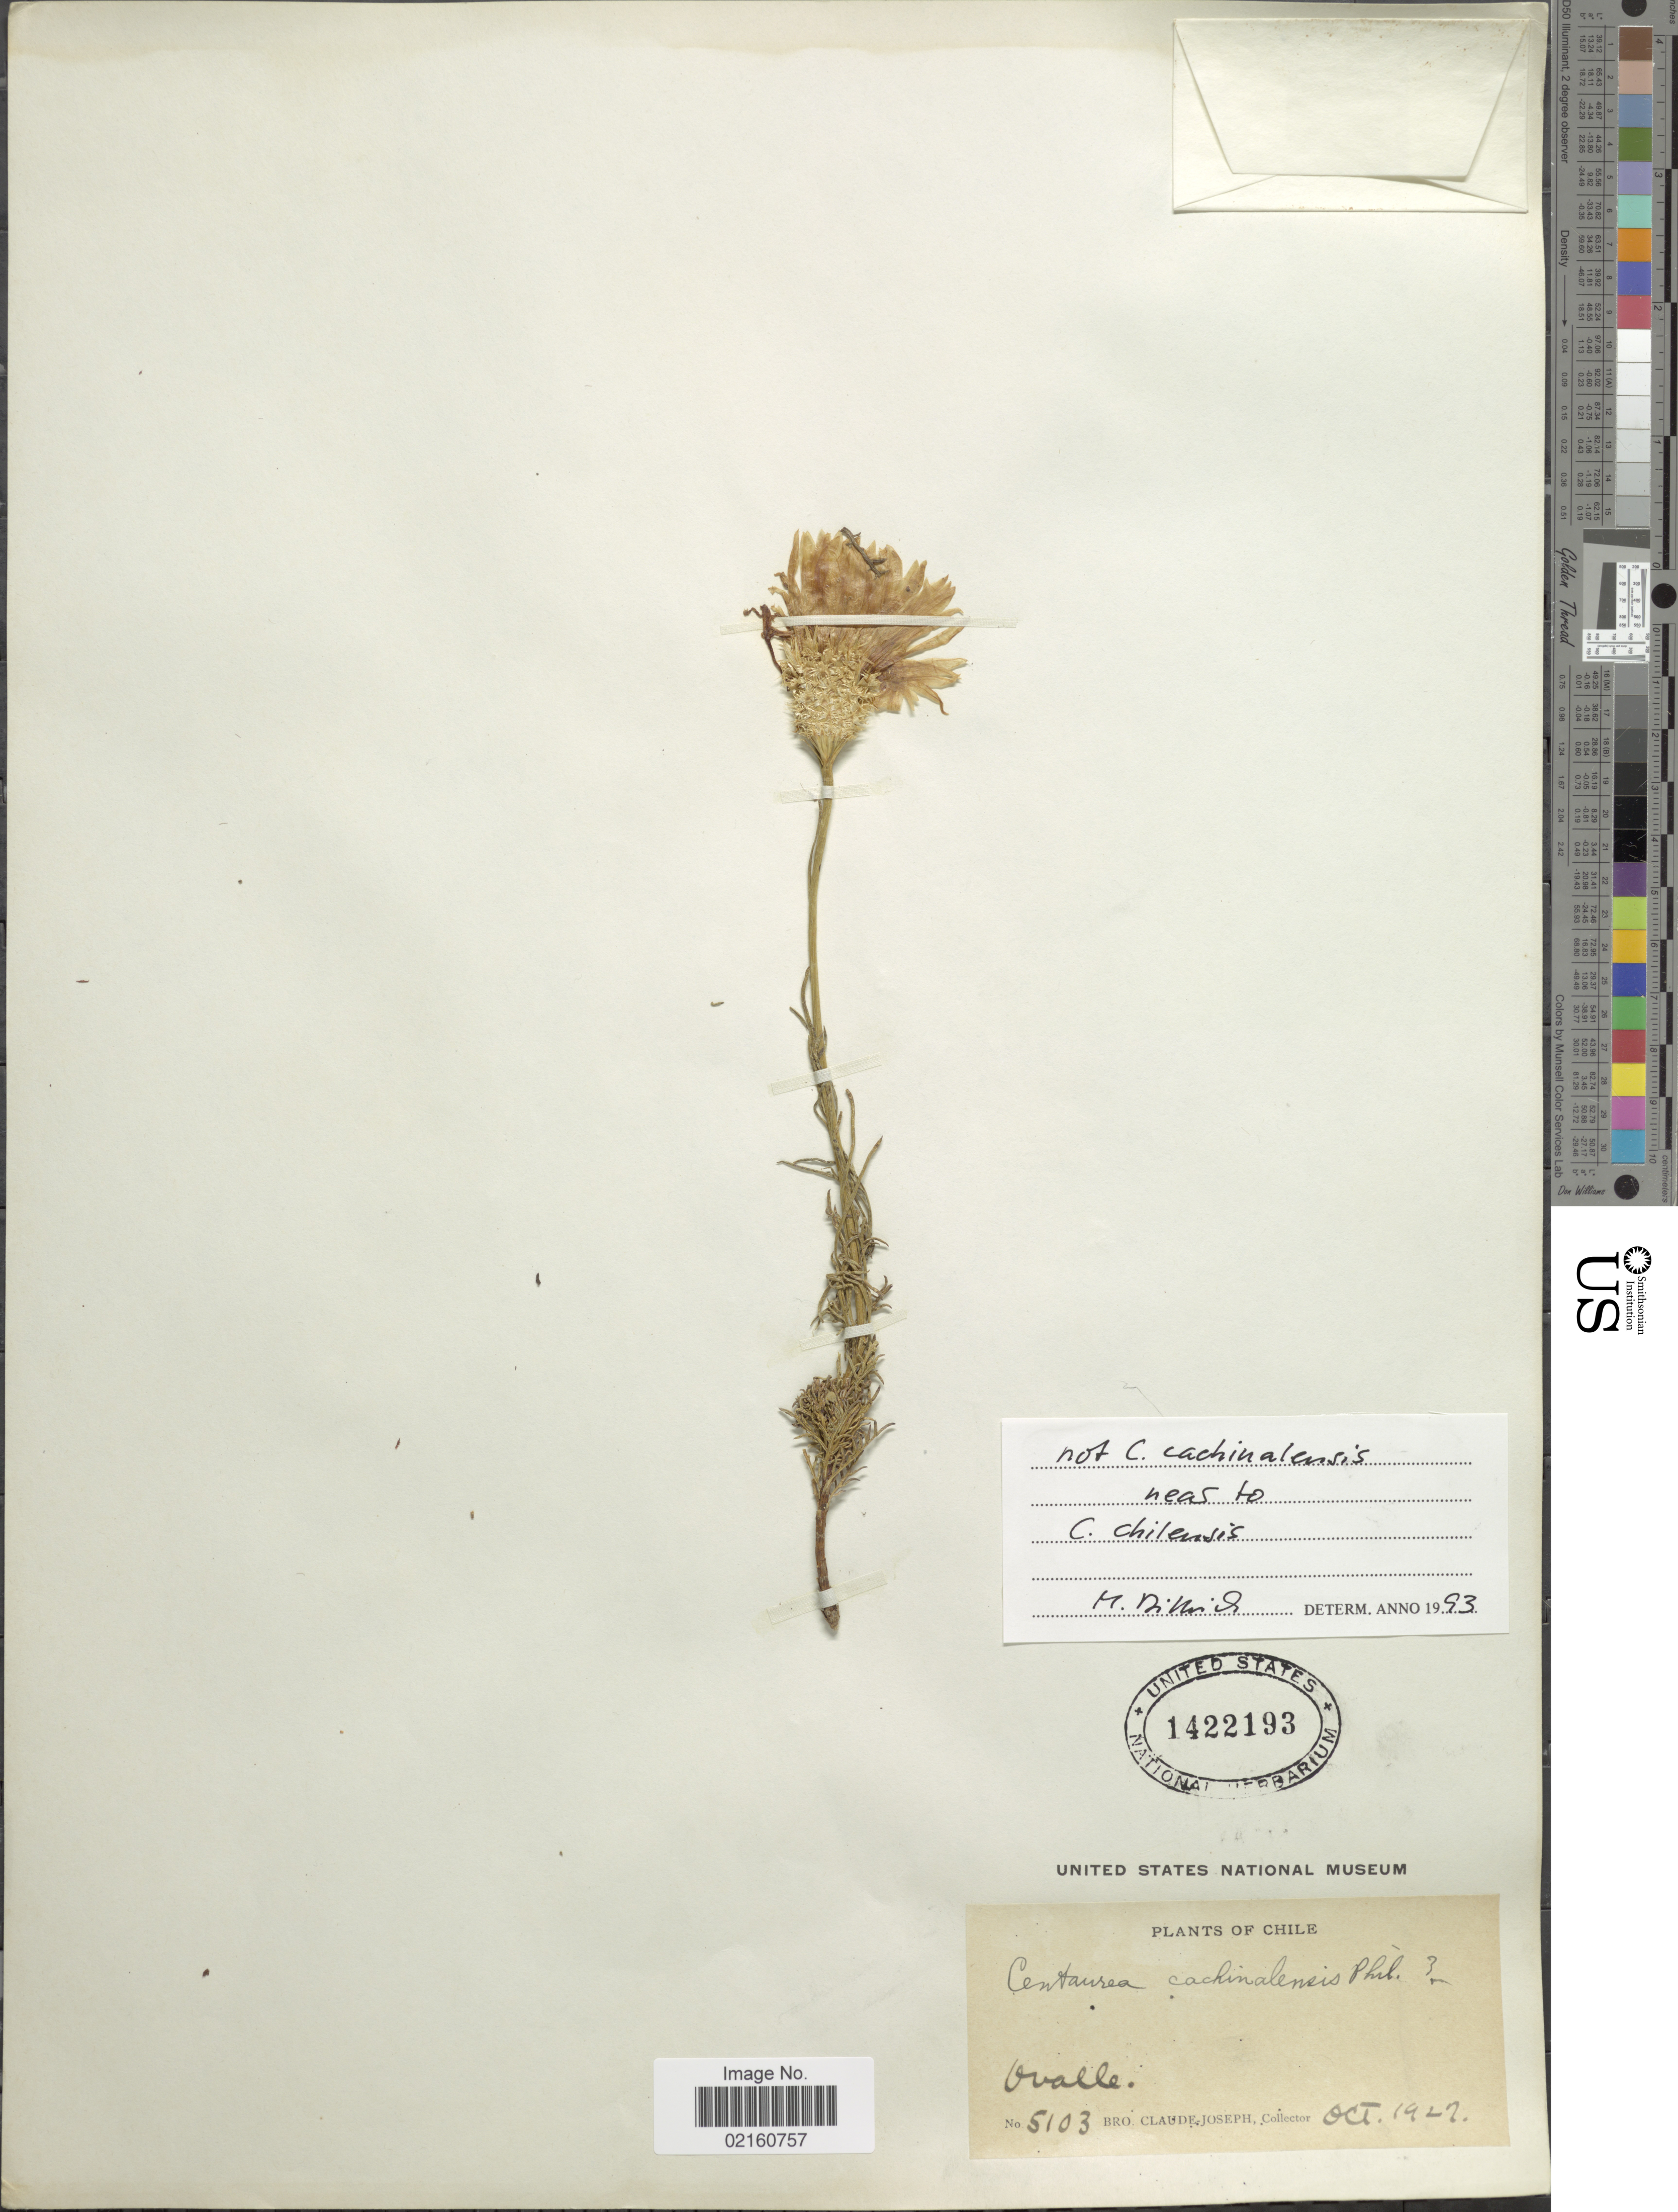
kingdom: Plantae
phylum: Tracheophyta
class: Magnoliopsida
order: Asterales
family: Asteraceae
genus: Centaurea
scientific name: Centaurea cachinalensis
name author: Phil.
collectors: Bro. Claude-Joseph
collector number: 5103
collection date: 1927-10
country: Chile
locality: Ovalle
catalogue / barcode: US 1422193